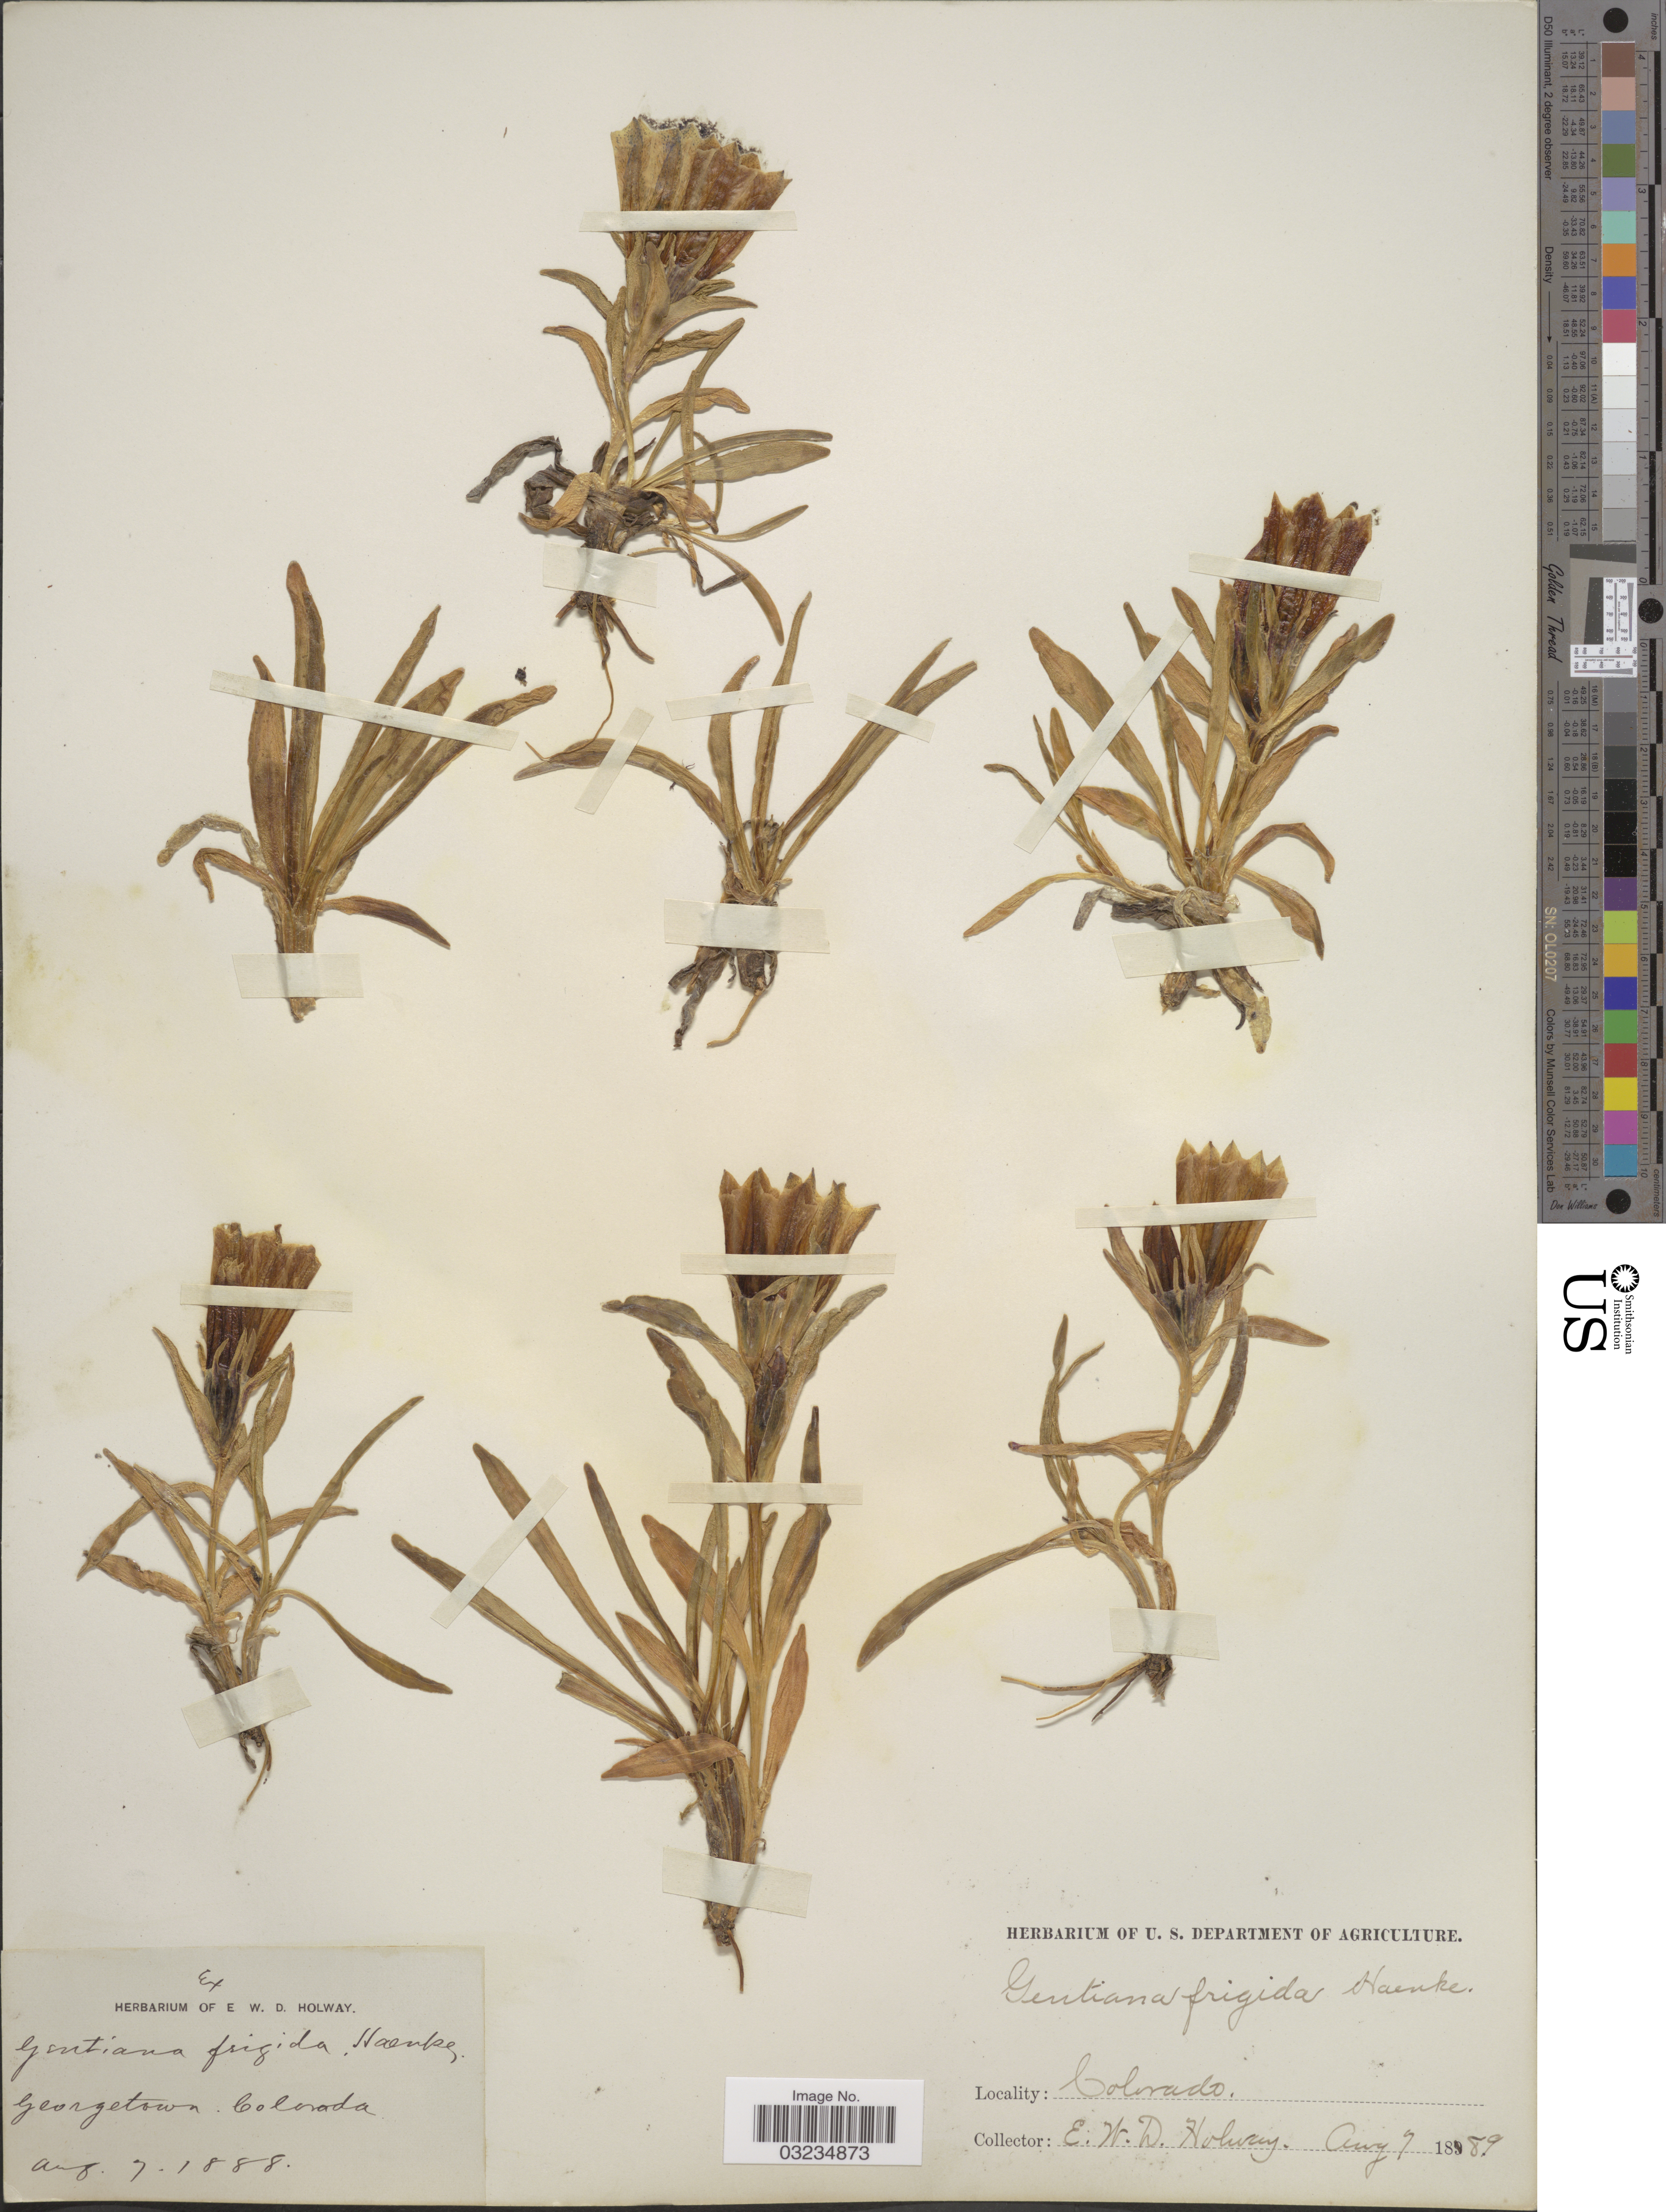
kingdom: Plantae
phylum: Tracheophyta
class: Magnoliopsida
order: Gentianales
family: Gentianaceae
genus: Gentiana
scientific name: Gentiana romanzovii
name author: Ledeb. ex Bunge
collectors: E. W. D. Holway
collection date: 1888-08-07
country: United States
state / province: Colorado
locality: Georgetown.